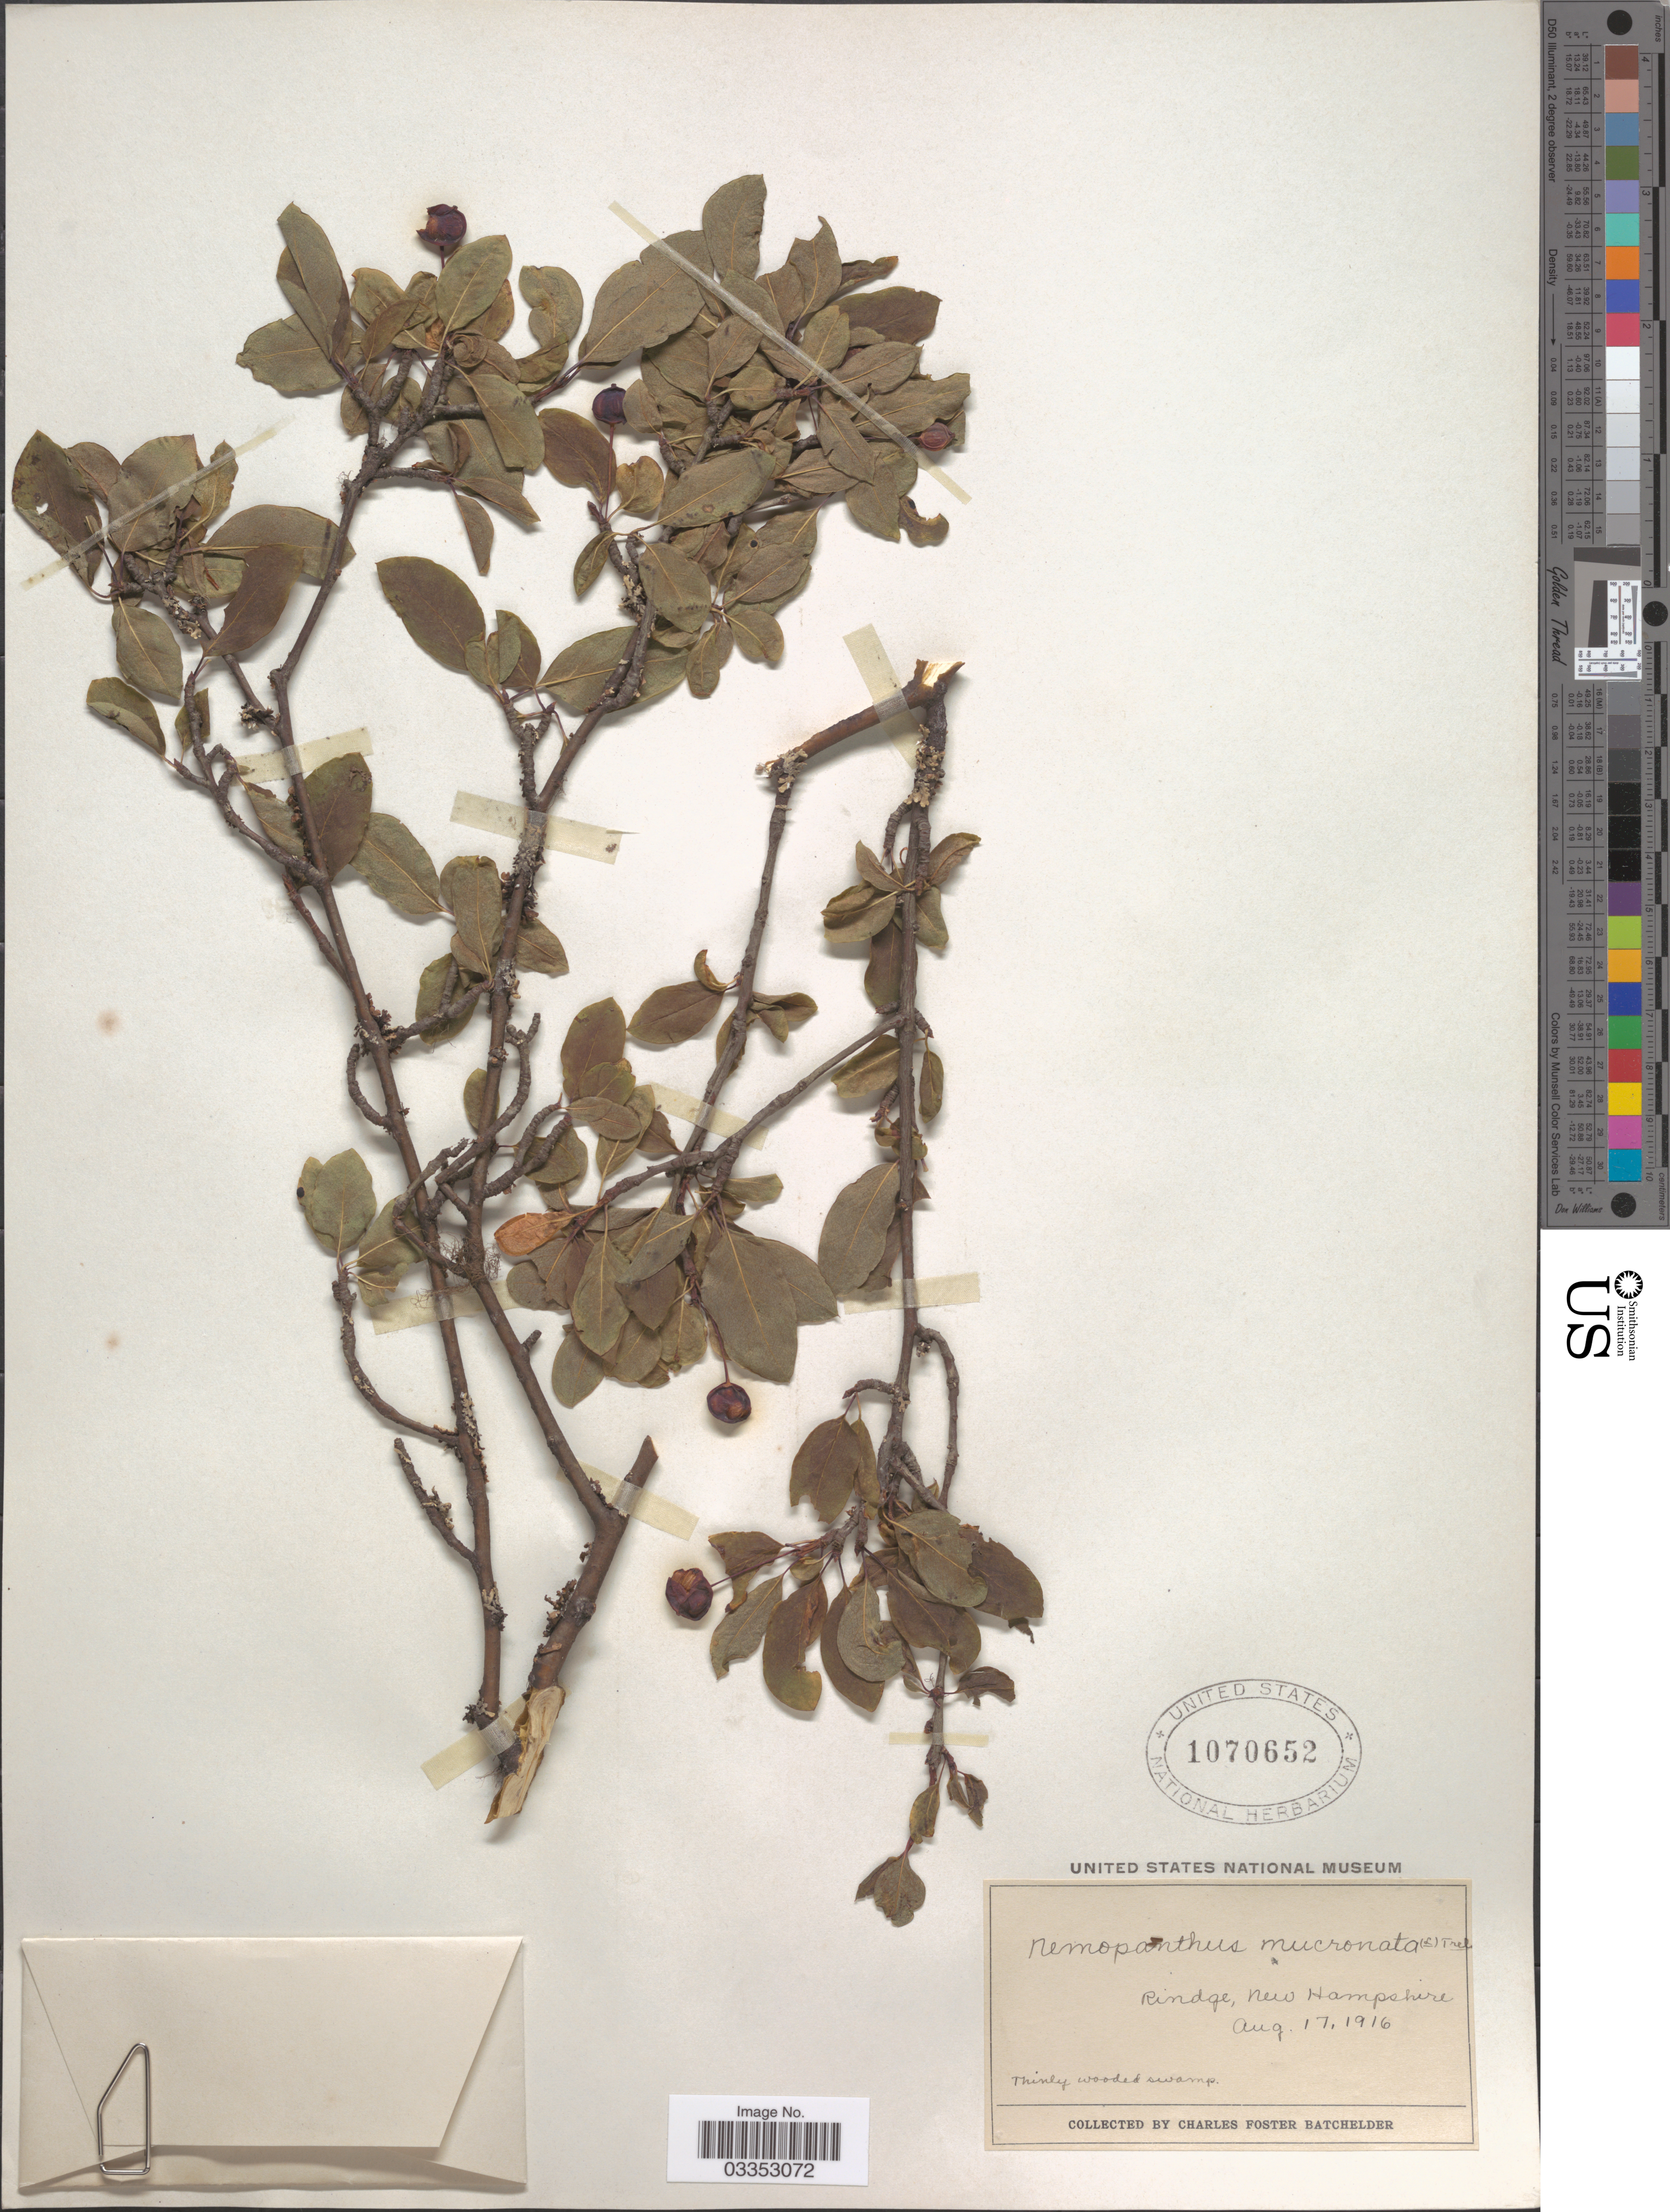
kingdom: Plantae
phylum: Tracheophyta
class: Magnoliopsida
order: Aquifoliales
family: Aquifoliaceae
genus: Nemopanthus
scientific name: Nemopanthus mucronatus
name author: (L.) Trel.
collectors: C. Batchelder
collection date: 1916-08-17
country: United States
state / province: New Hampshire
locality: Rindge.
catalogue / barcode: US 1070652